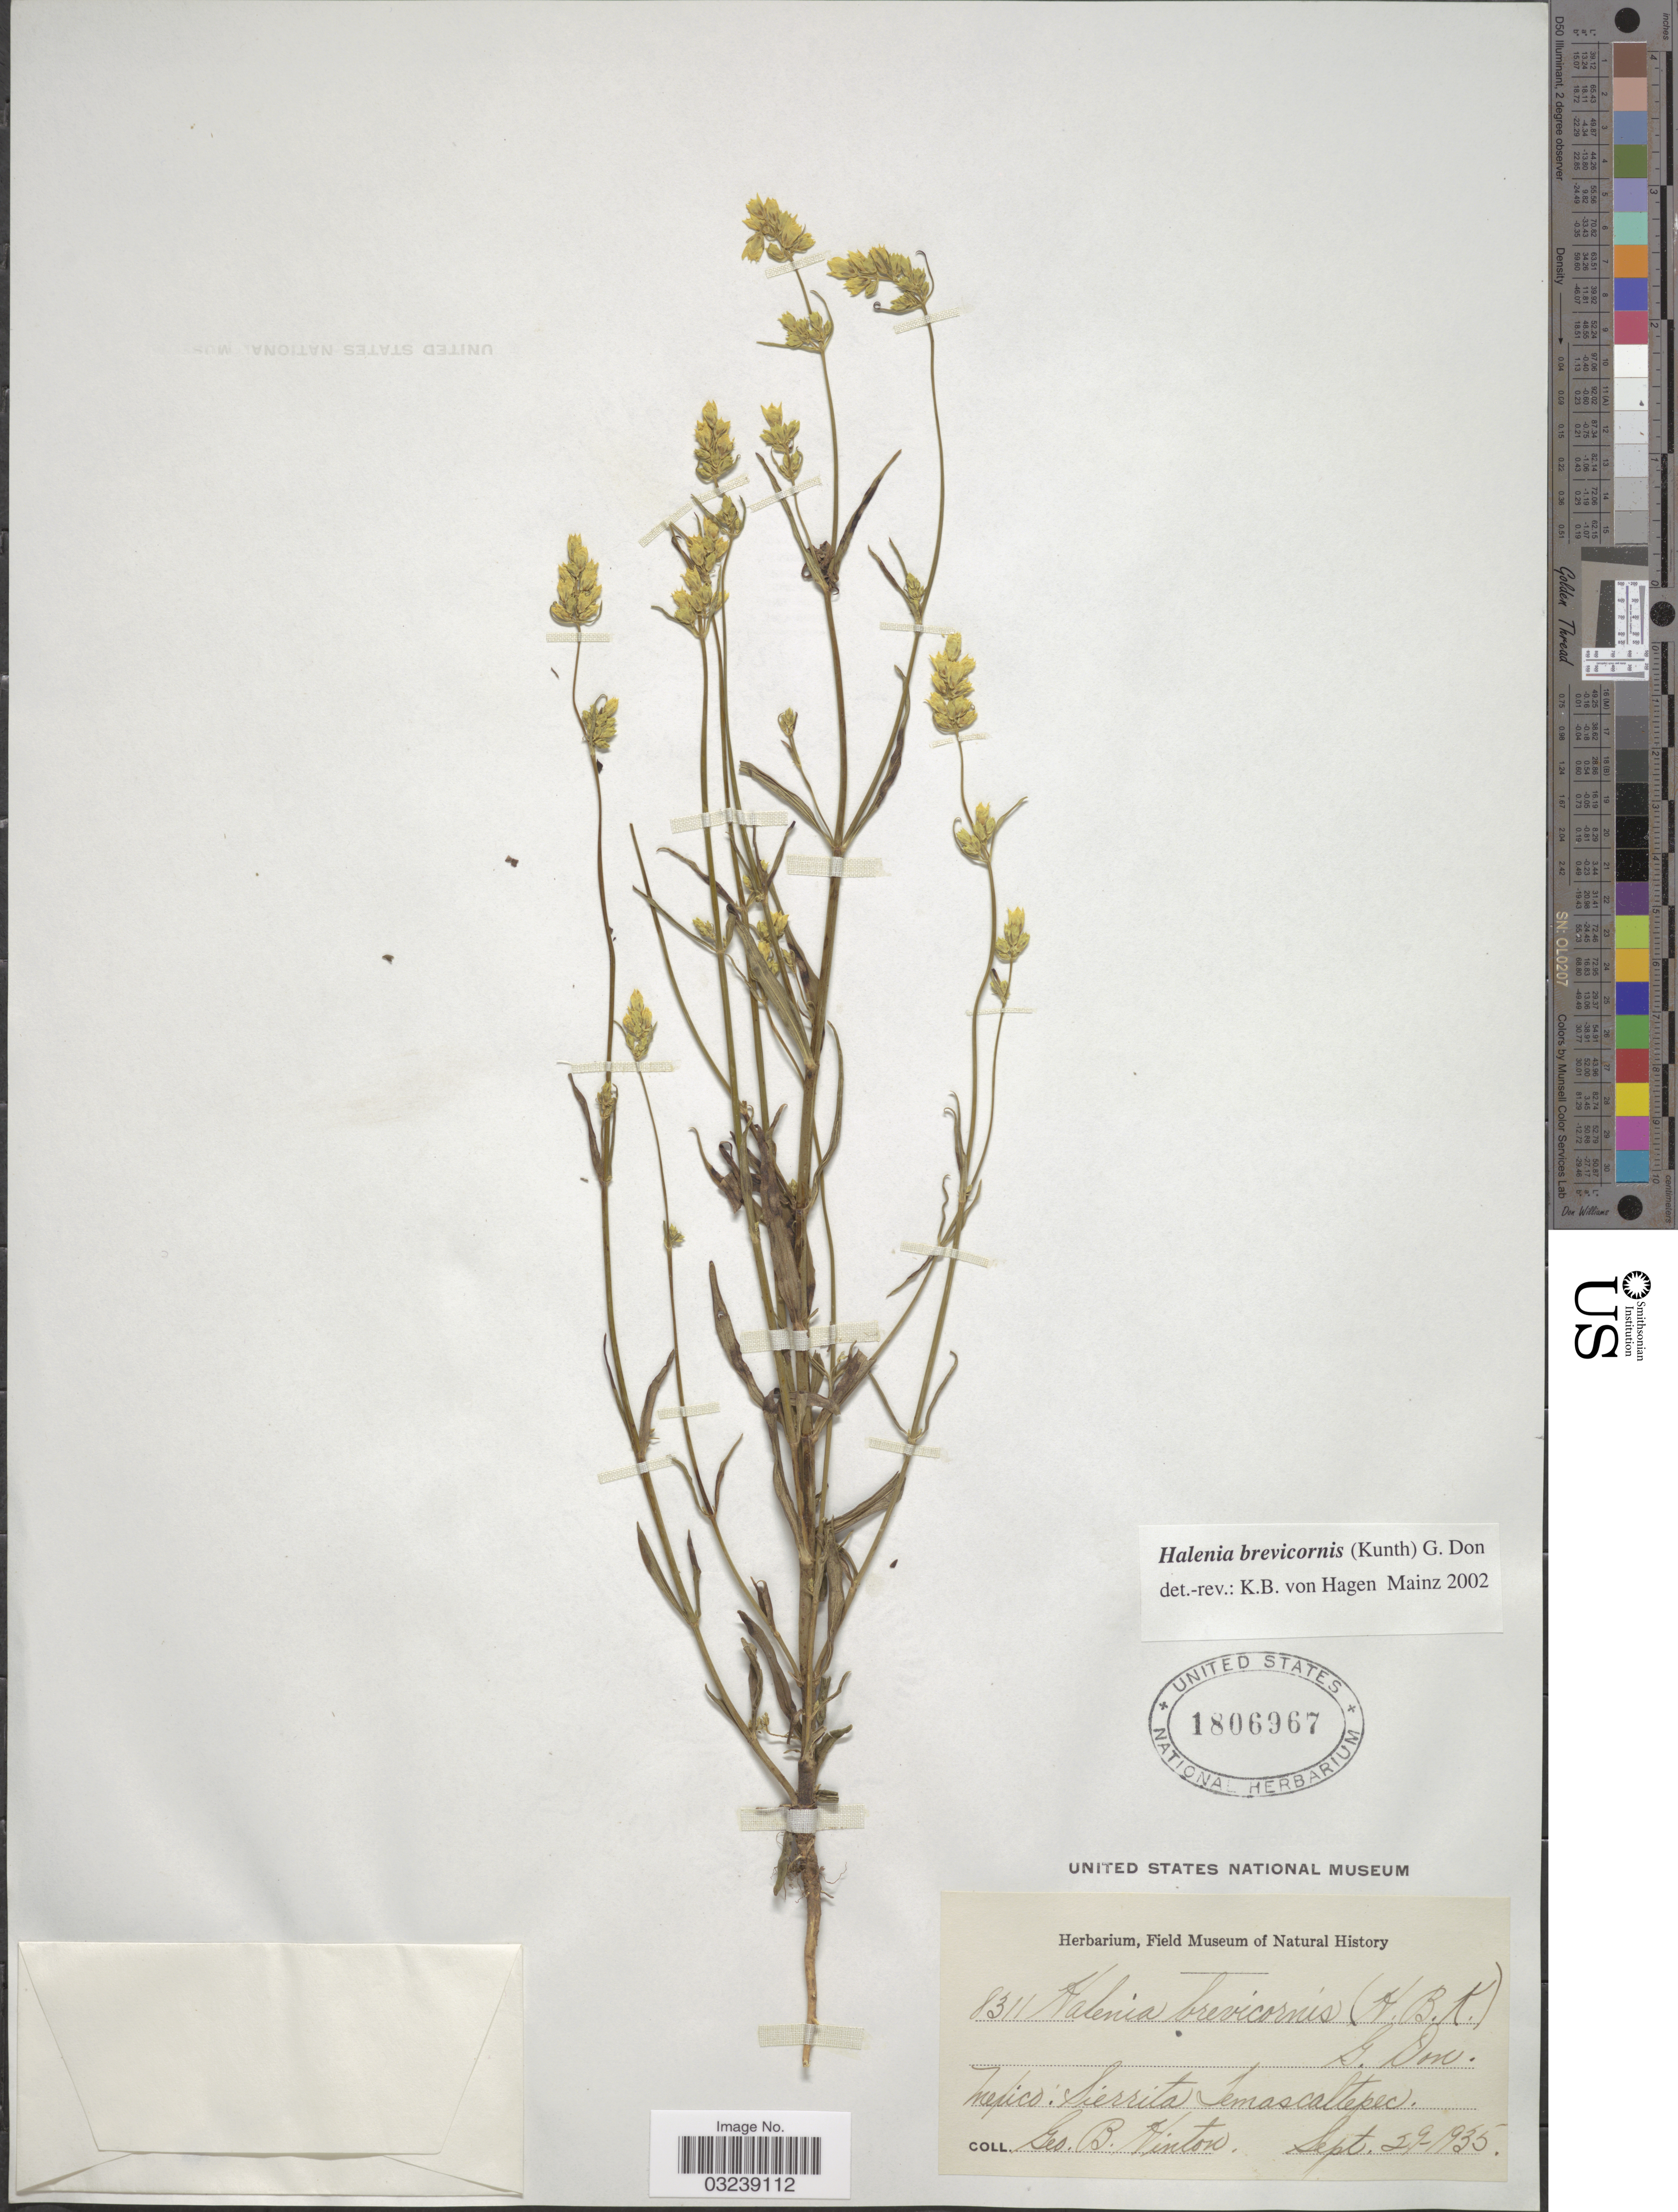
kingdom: Plantae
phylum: Tracheophyta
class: Magnoliopsida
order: Gentianales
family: Gentianaceae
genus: Halenia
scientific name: Halenia brevicornis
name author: (Kunth) G. Don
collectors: G. B. Hinton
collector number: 8311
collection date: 1935-09-29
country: Mexico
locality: Sierrita Temascaltepec.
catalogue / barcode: US 1806967